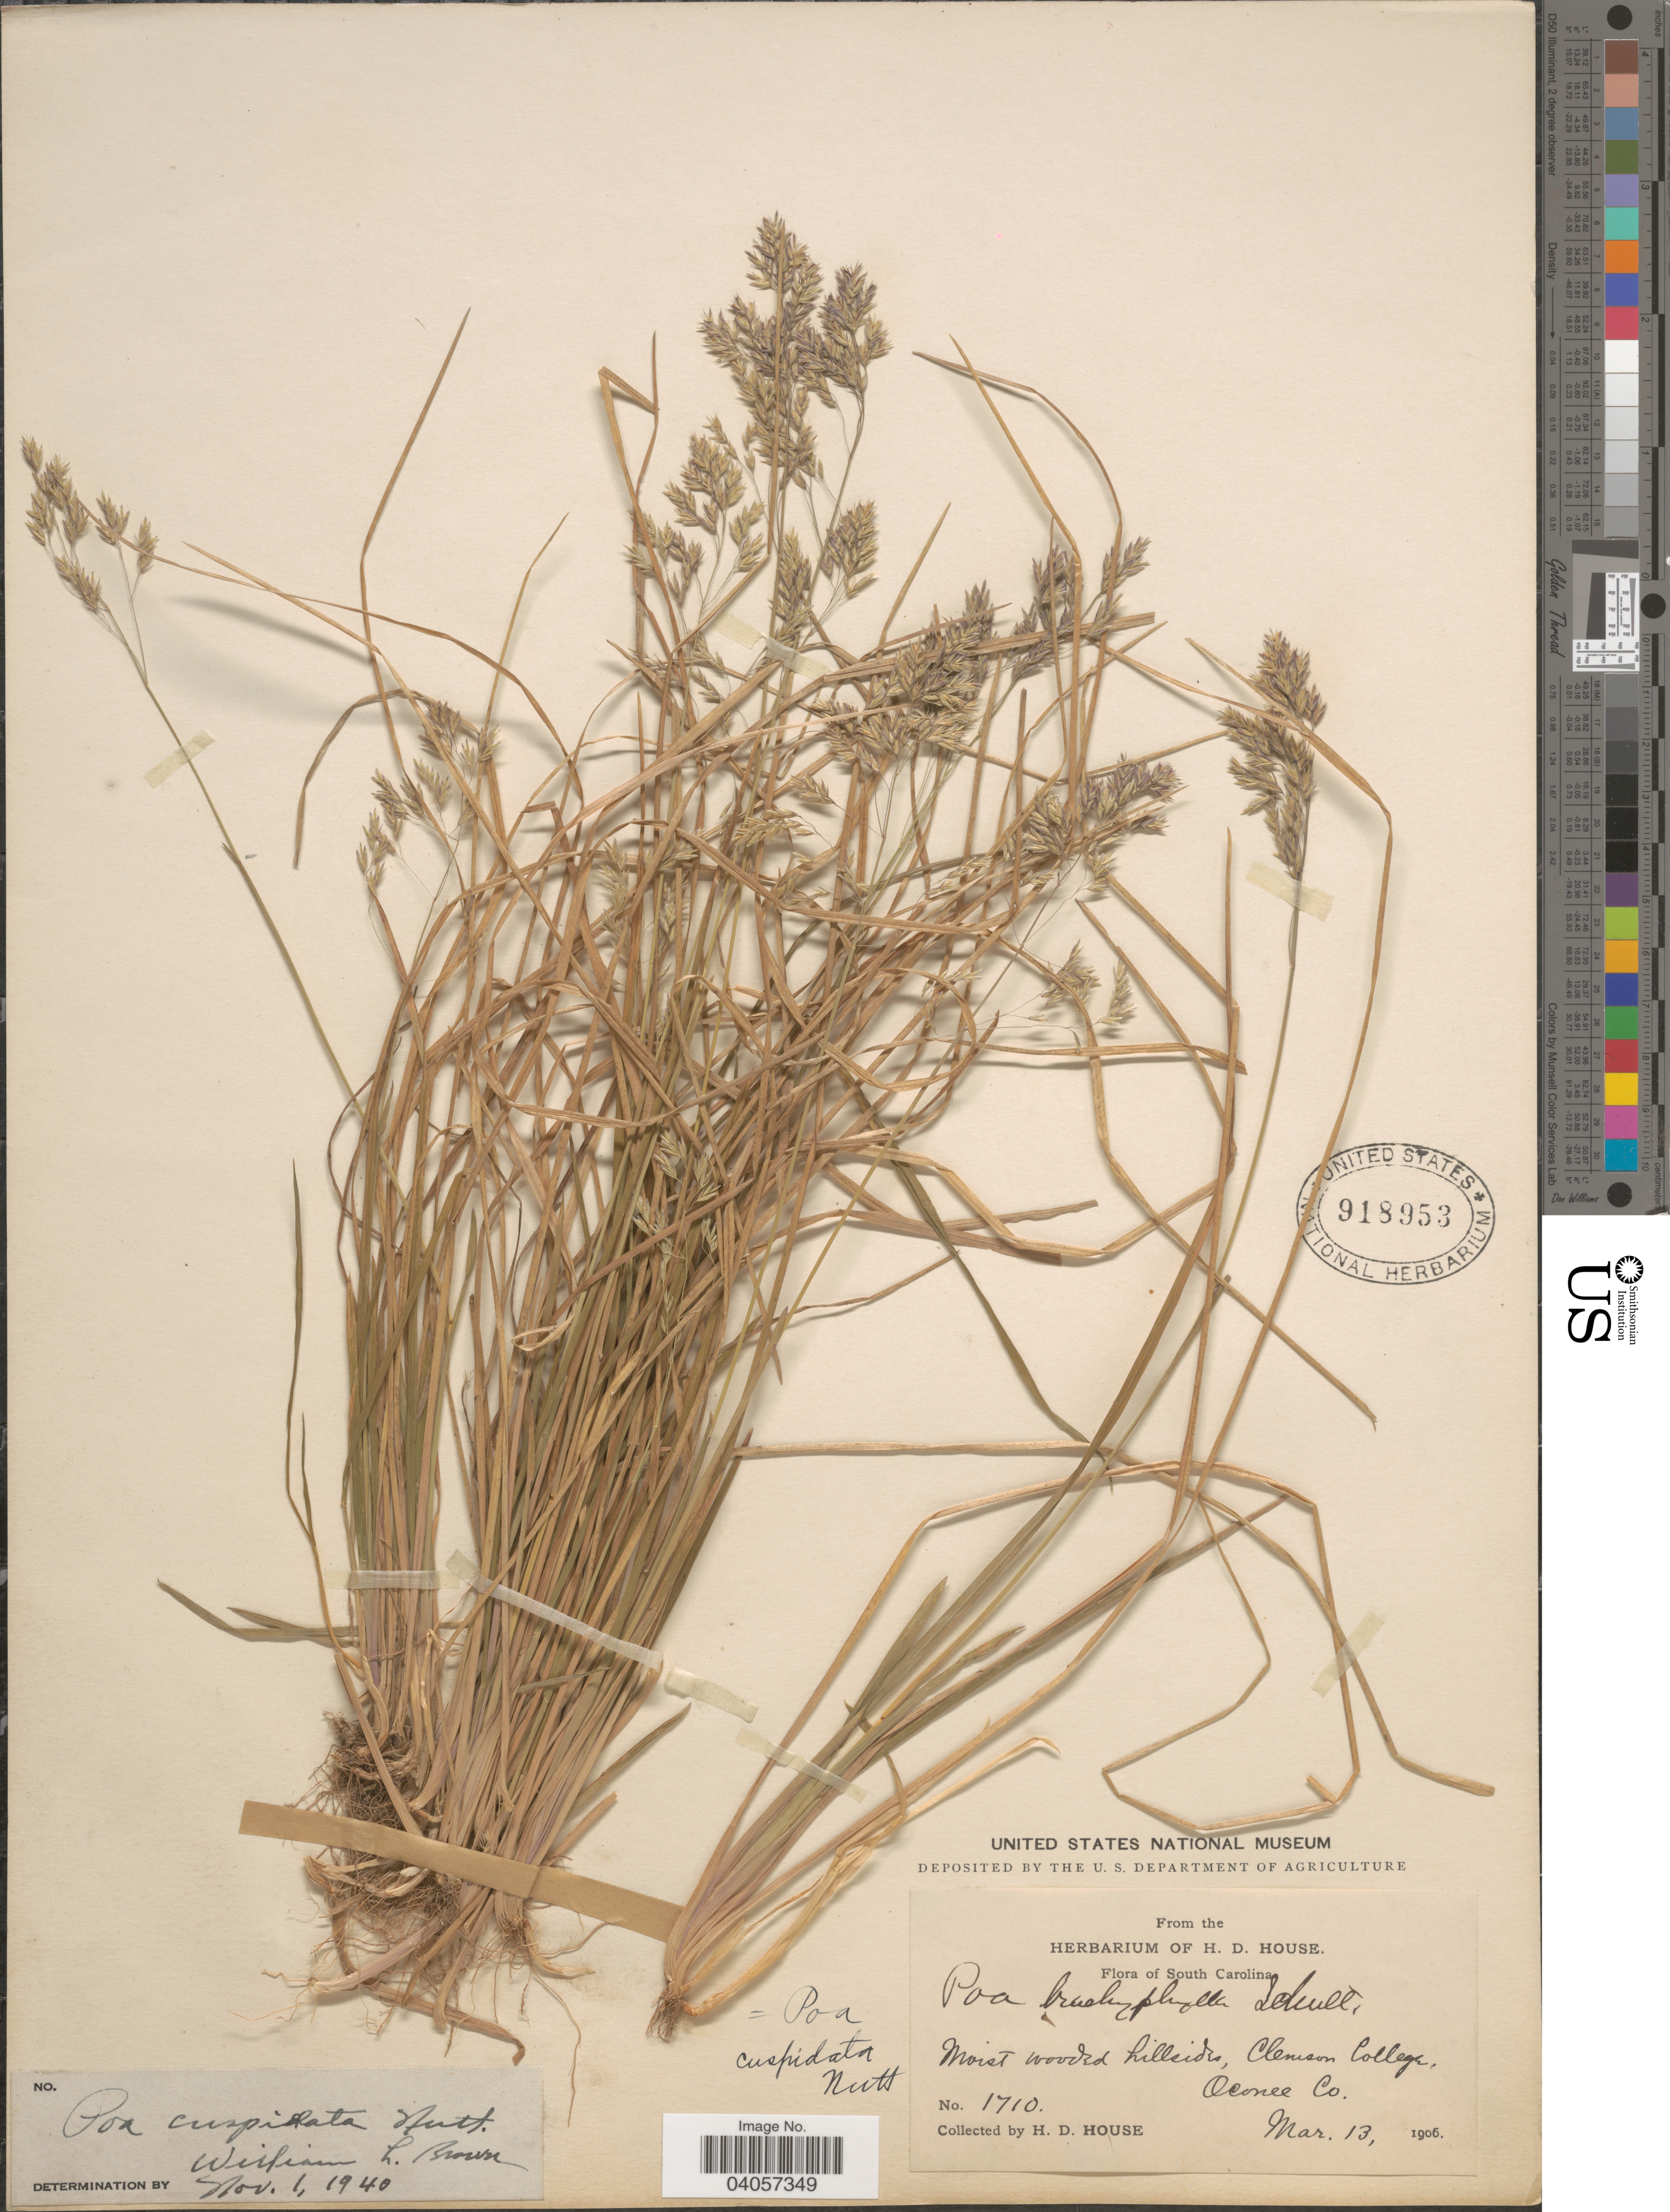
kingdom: Plantae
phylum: Tracheophyta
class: Liliopsida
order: Poales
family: Poaceae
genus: Poa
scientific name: Poa cuspidata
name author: Nutt.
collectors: H. D. House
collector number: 1710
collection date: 1906-03-13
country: United States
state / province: South Carolina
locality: Moist wooded hillside, Clemson College. Oconee Co.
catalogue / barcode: US 918953